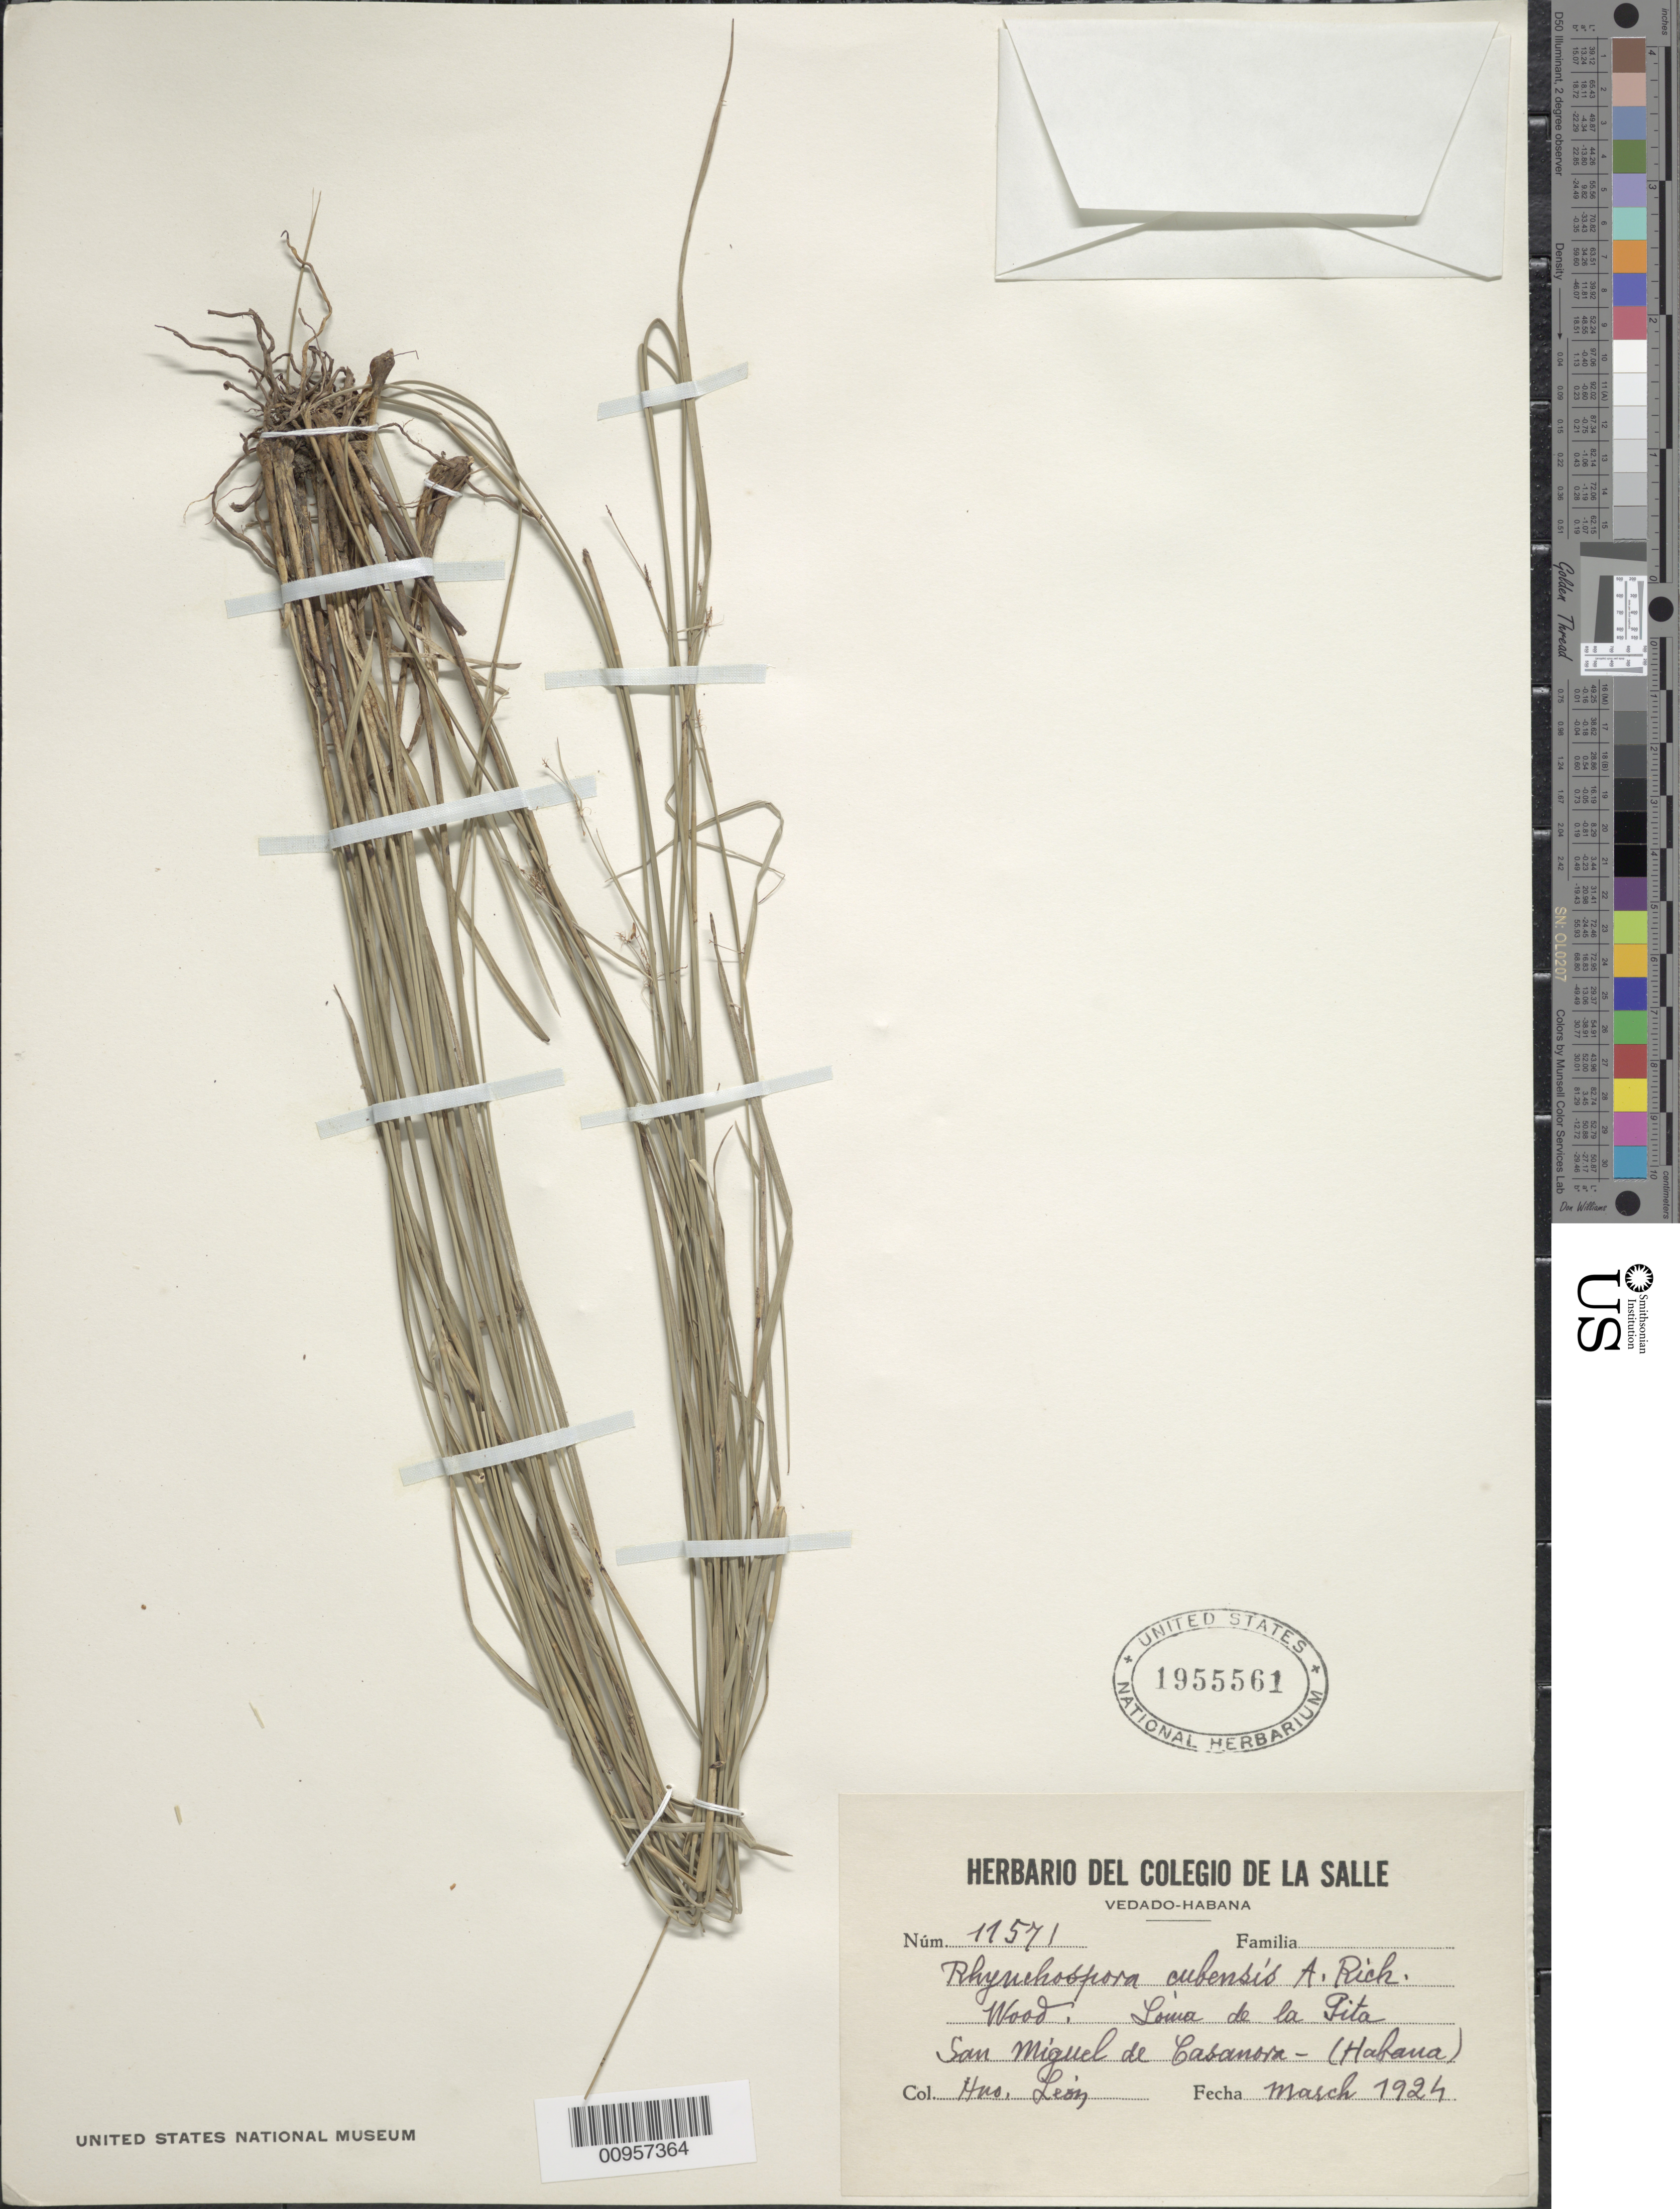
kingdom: Plantae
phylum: Tracheophyta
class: Liliopsida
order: Poales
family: Cyperaceae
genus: Rhynchospora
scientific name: Rhynchospora cubensis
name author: A. Rich.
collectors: Bro. León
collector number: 11571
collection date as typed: Mar 1924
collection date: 1924-03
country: Cuba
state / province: La Habana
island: Cuba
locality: woods, Loma de la Pita, San Miguel de Casanova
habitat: Woods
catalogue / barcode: US 1955561